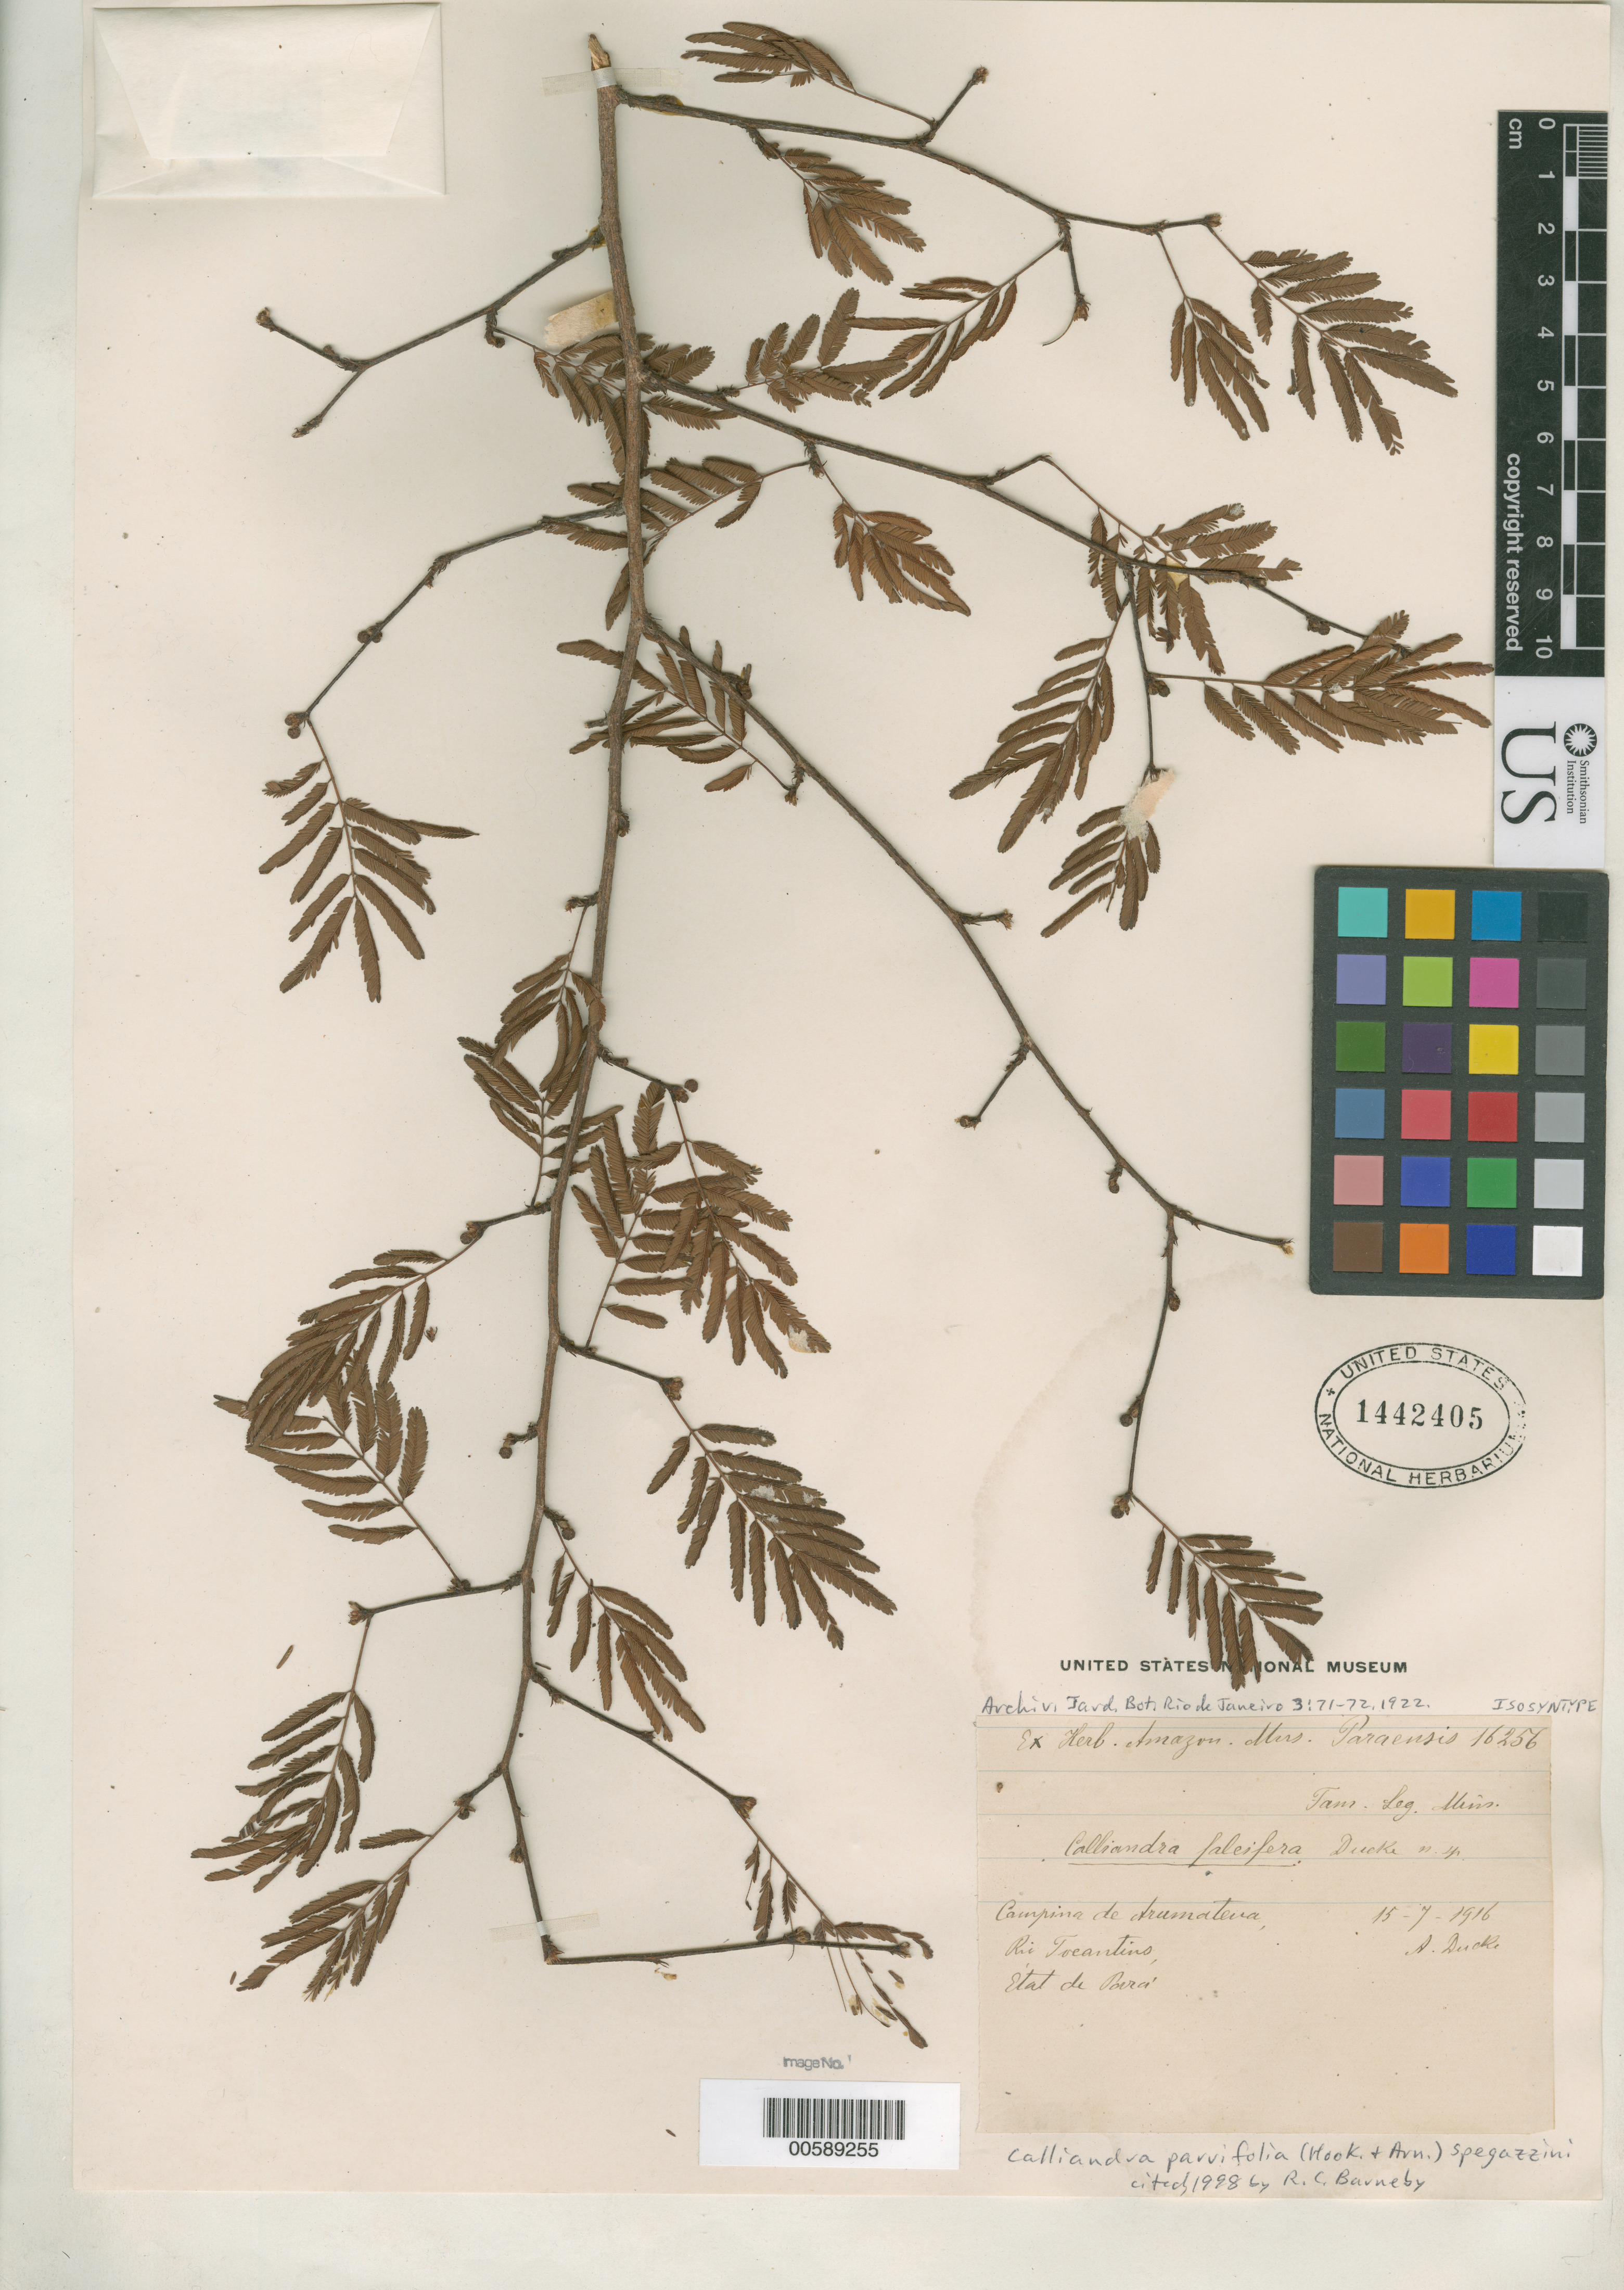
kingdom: Plantae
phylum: Tracheophyta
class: Magnoliopsida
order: Fabales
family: Fabaceae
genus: Calliandra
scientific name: Calliandra falcifera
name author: Ducke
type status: Isosyntype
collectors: A. Ducke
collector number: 16256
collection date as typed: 15 Jul 1916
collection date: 1916-07-15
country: Brazil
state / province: Pará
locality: Rio Tocantins, Campina de Arumateva.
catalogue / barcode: US 1442405